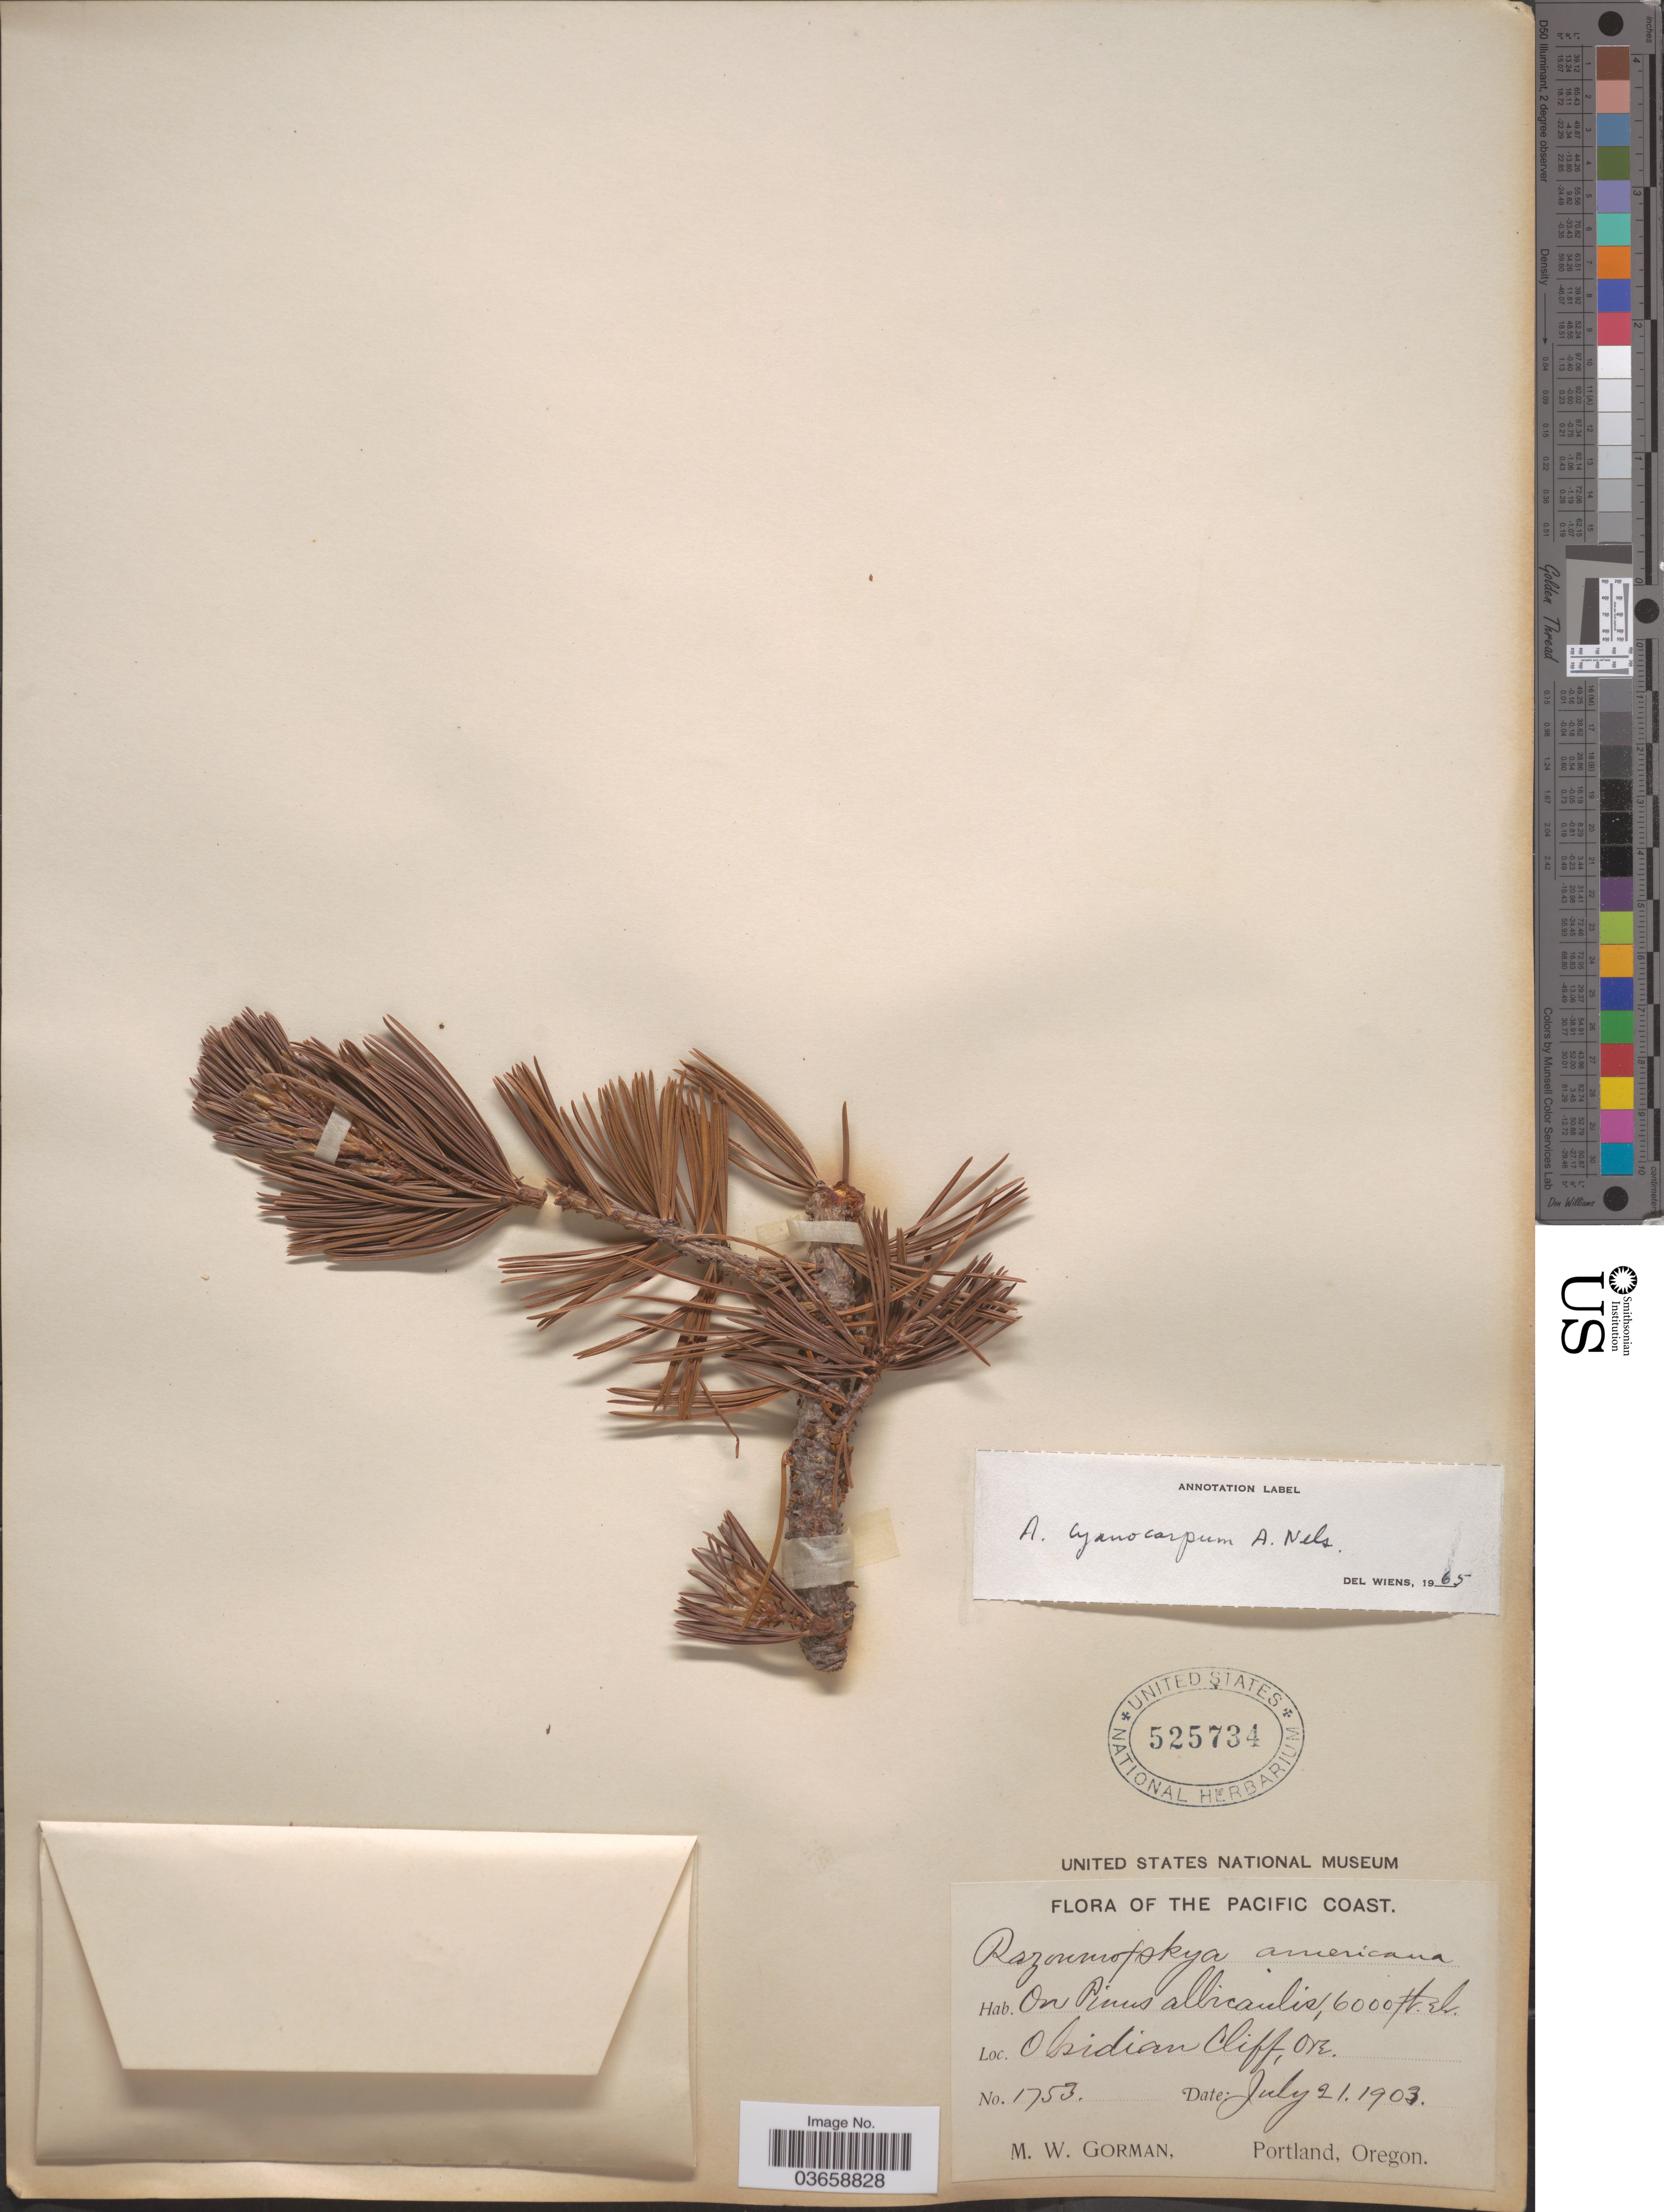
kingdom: Plantae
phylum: Tracheophyta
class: Magnoliopsida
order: Santalales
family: Viscaceae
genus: Arceuthobium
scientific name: Arceuthobium campylopodum f. cyanocarpum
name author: (A. Nelson) L.S. Gill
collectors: M. W. Gorman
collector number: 1753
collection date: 1903-07-21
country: United States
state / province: Oregon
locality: The Pacific Coast. Obsidian Cliff.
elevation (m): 1829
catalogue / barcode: US 525734